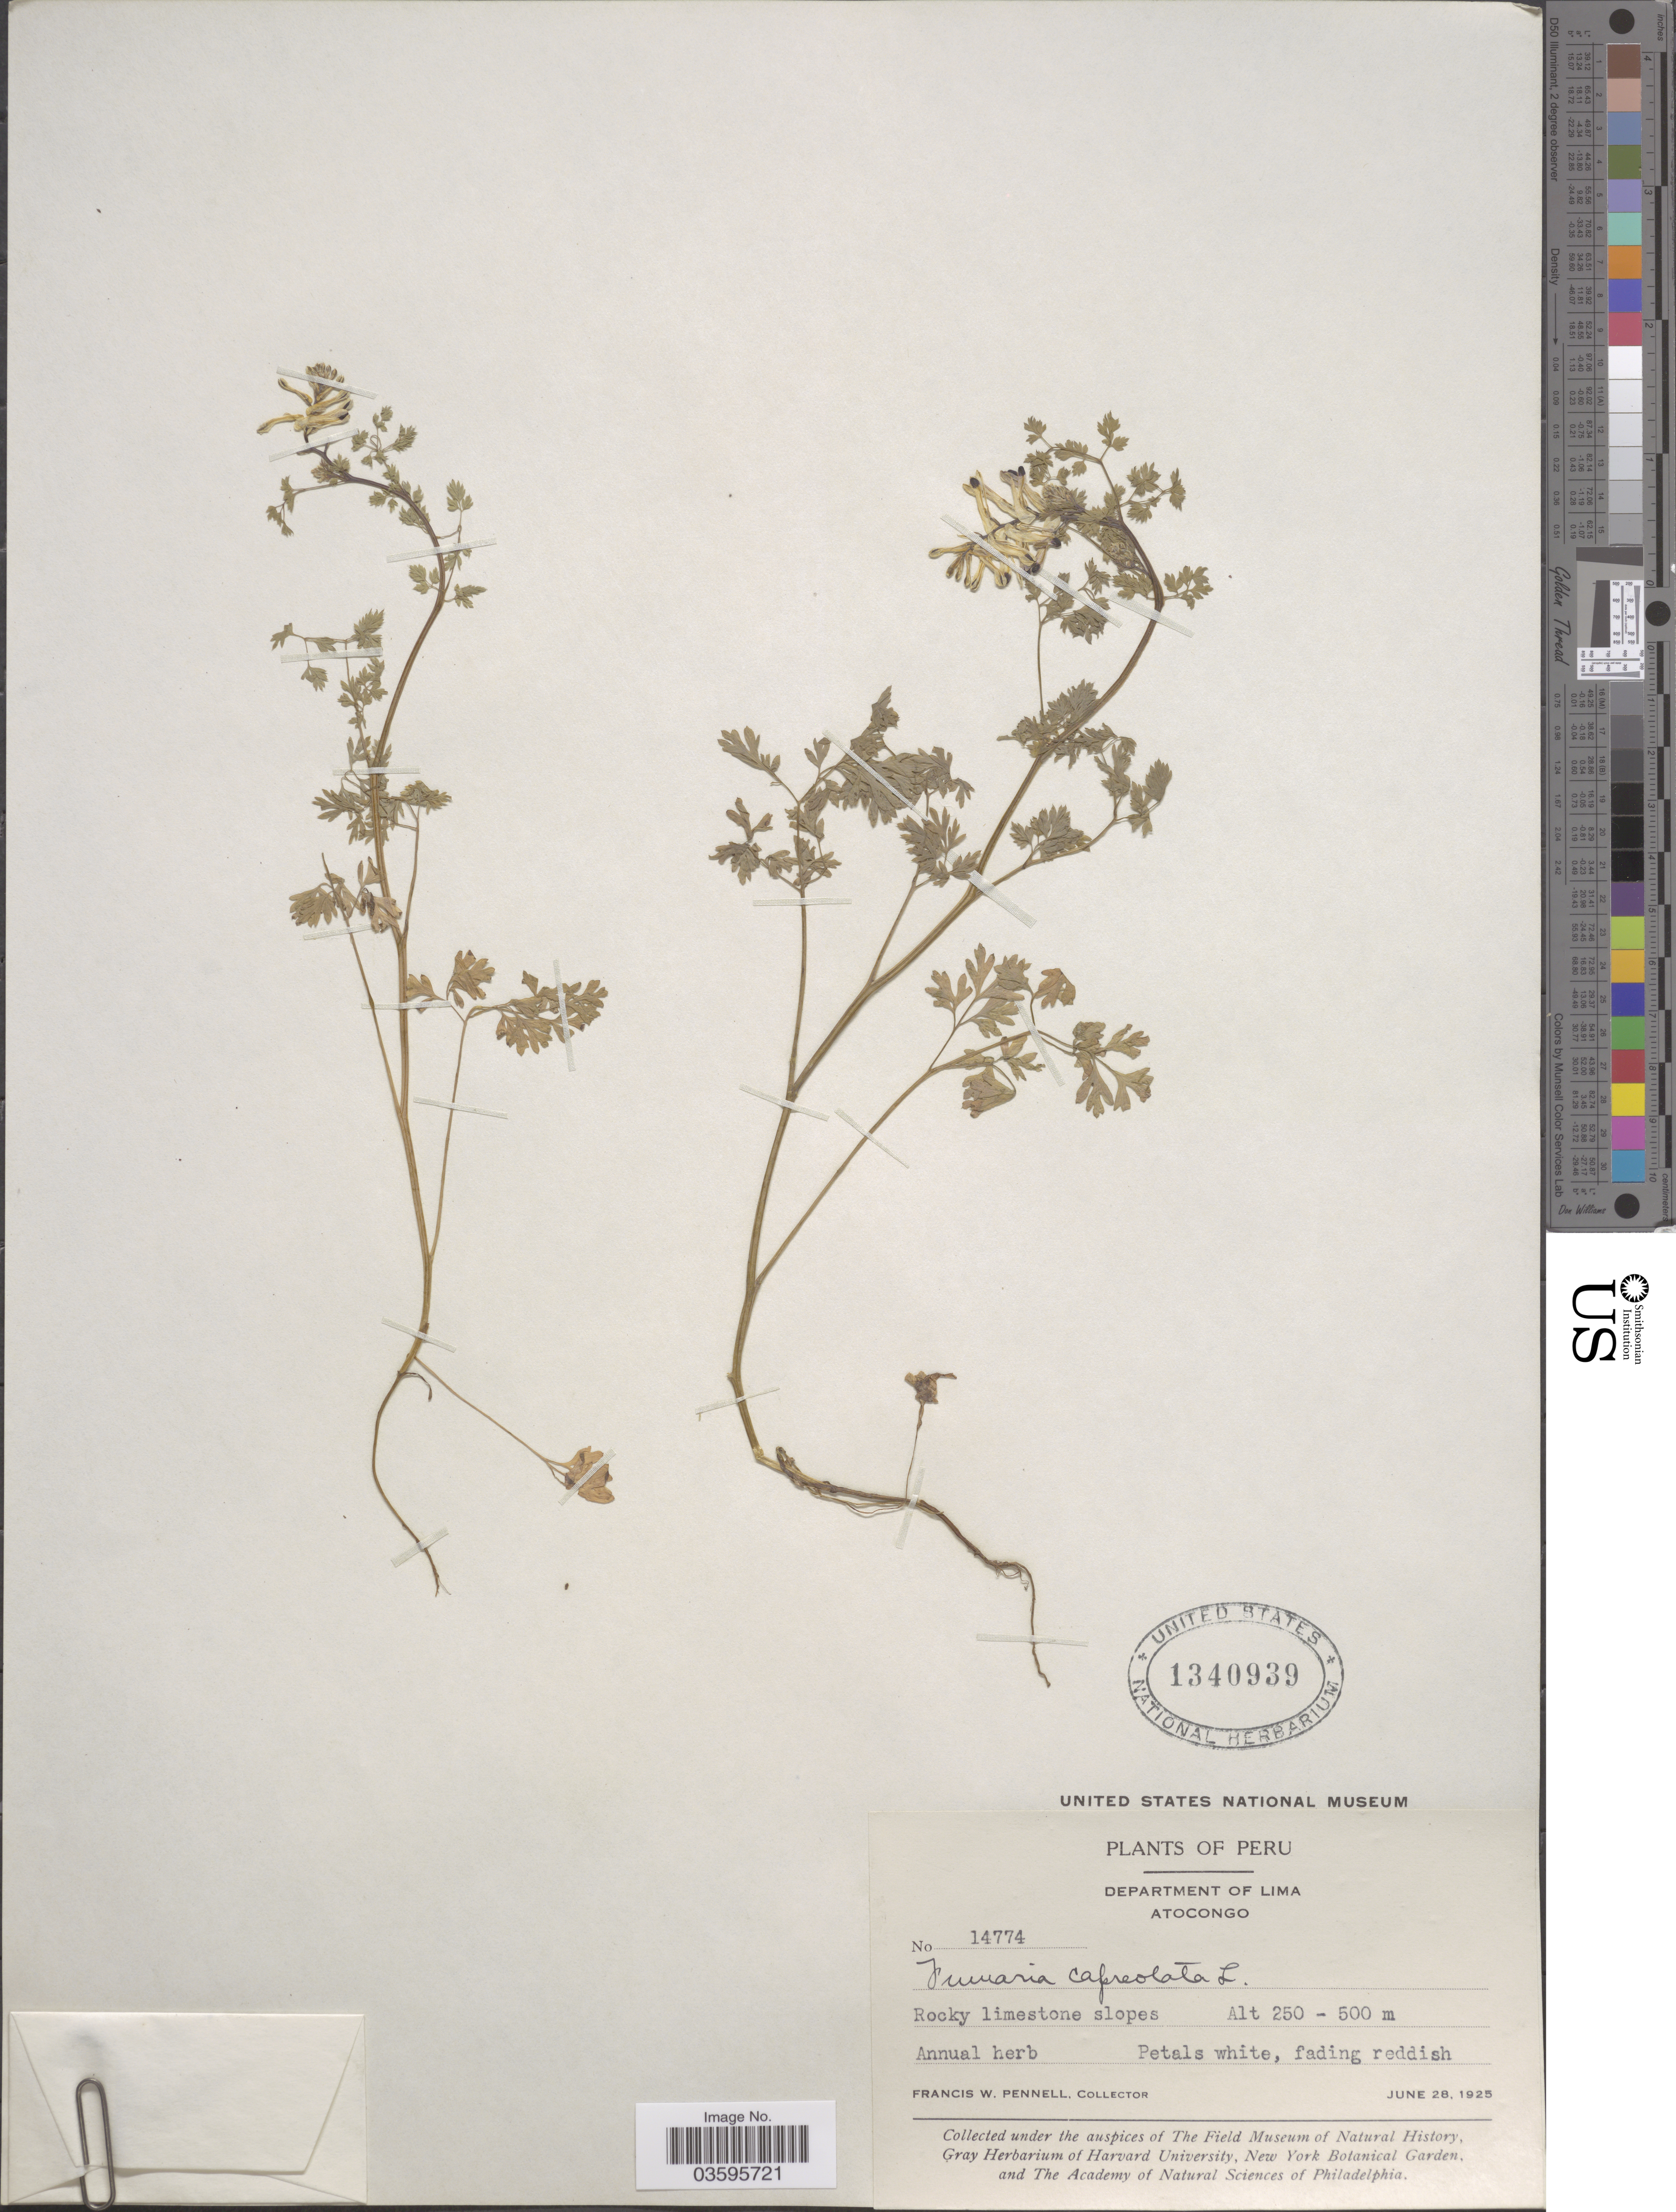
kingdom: Plantae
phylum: Tracheophyta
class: Magnoliopsida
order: Ranunculales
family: Papaveraceae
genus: Fumaria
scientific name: Fumaria capreolata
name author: L.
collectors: F. W. Pennell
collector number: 14774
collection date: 1925-06-28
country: Peru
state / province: Lima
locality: Department of Lima, Atocongo.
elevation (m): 250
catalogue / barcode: US 1340939